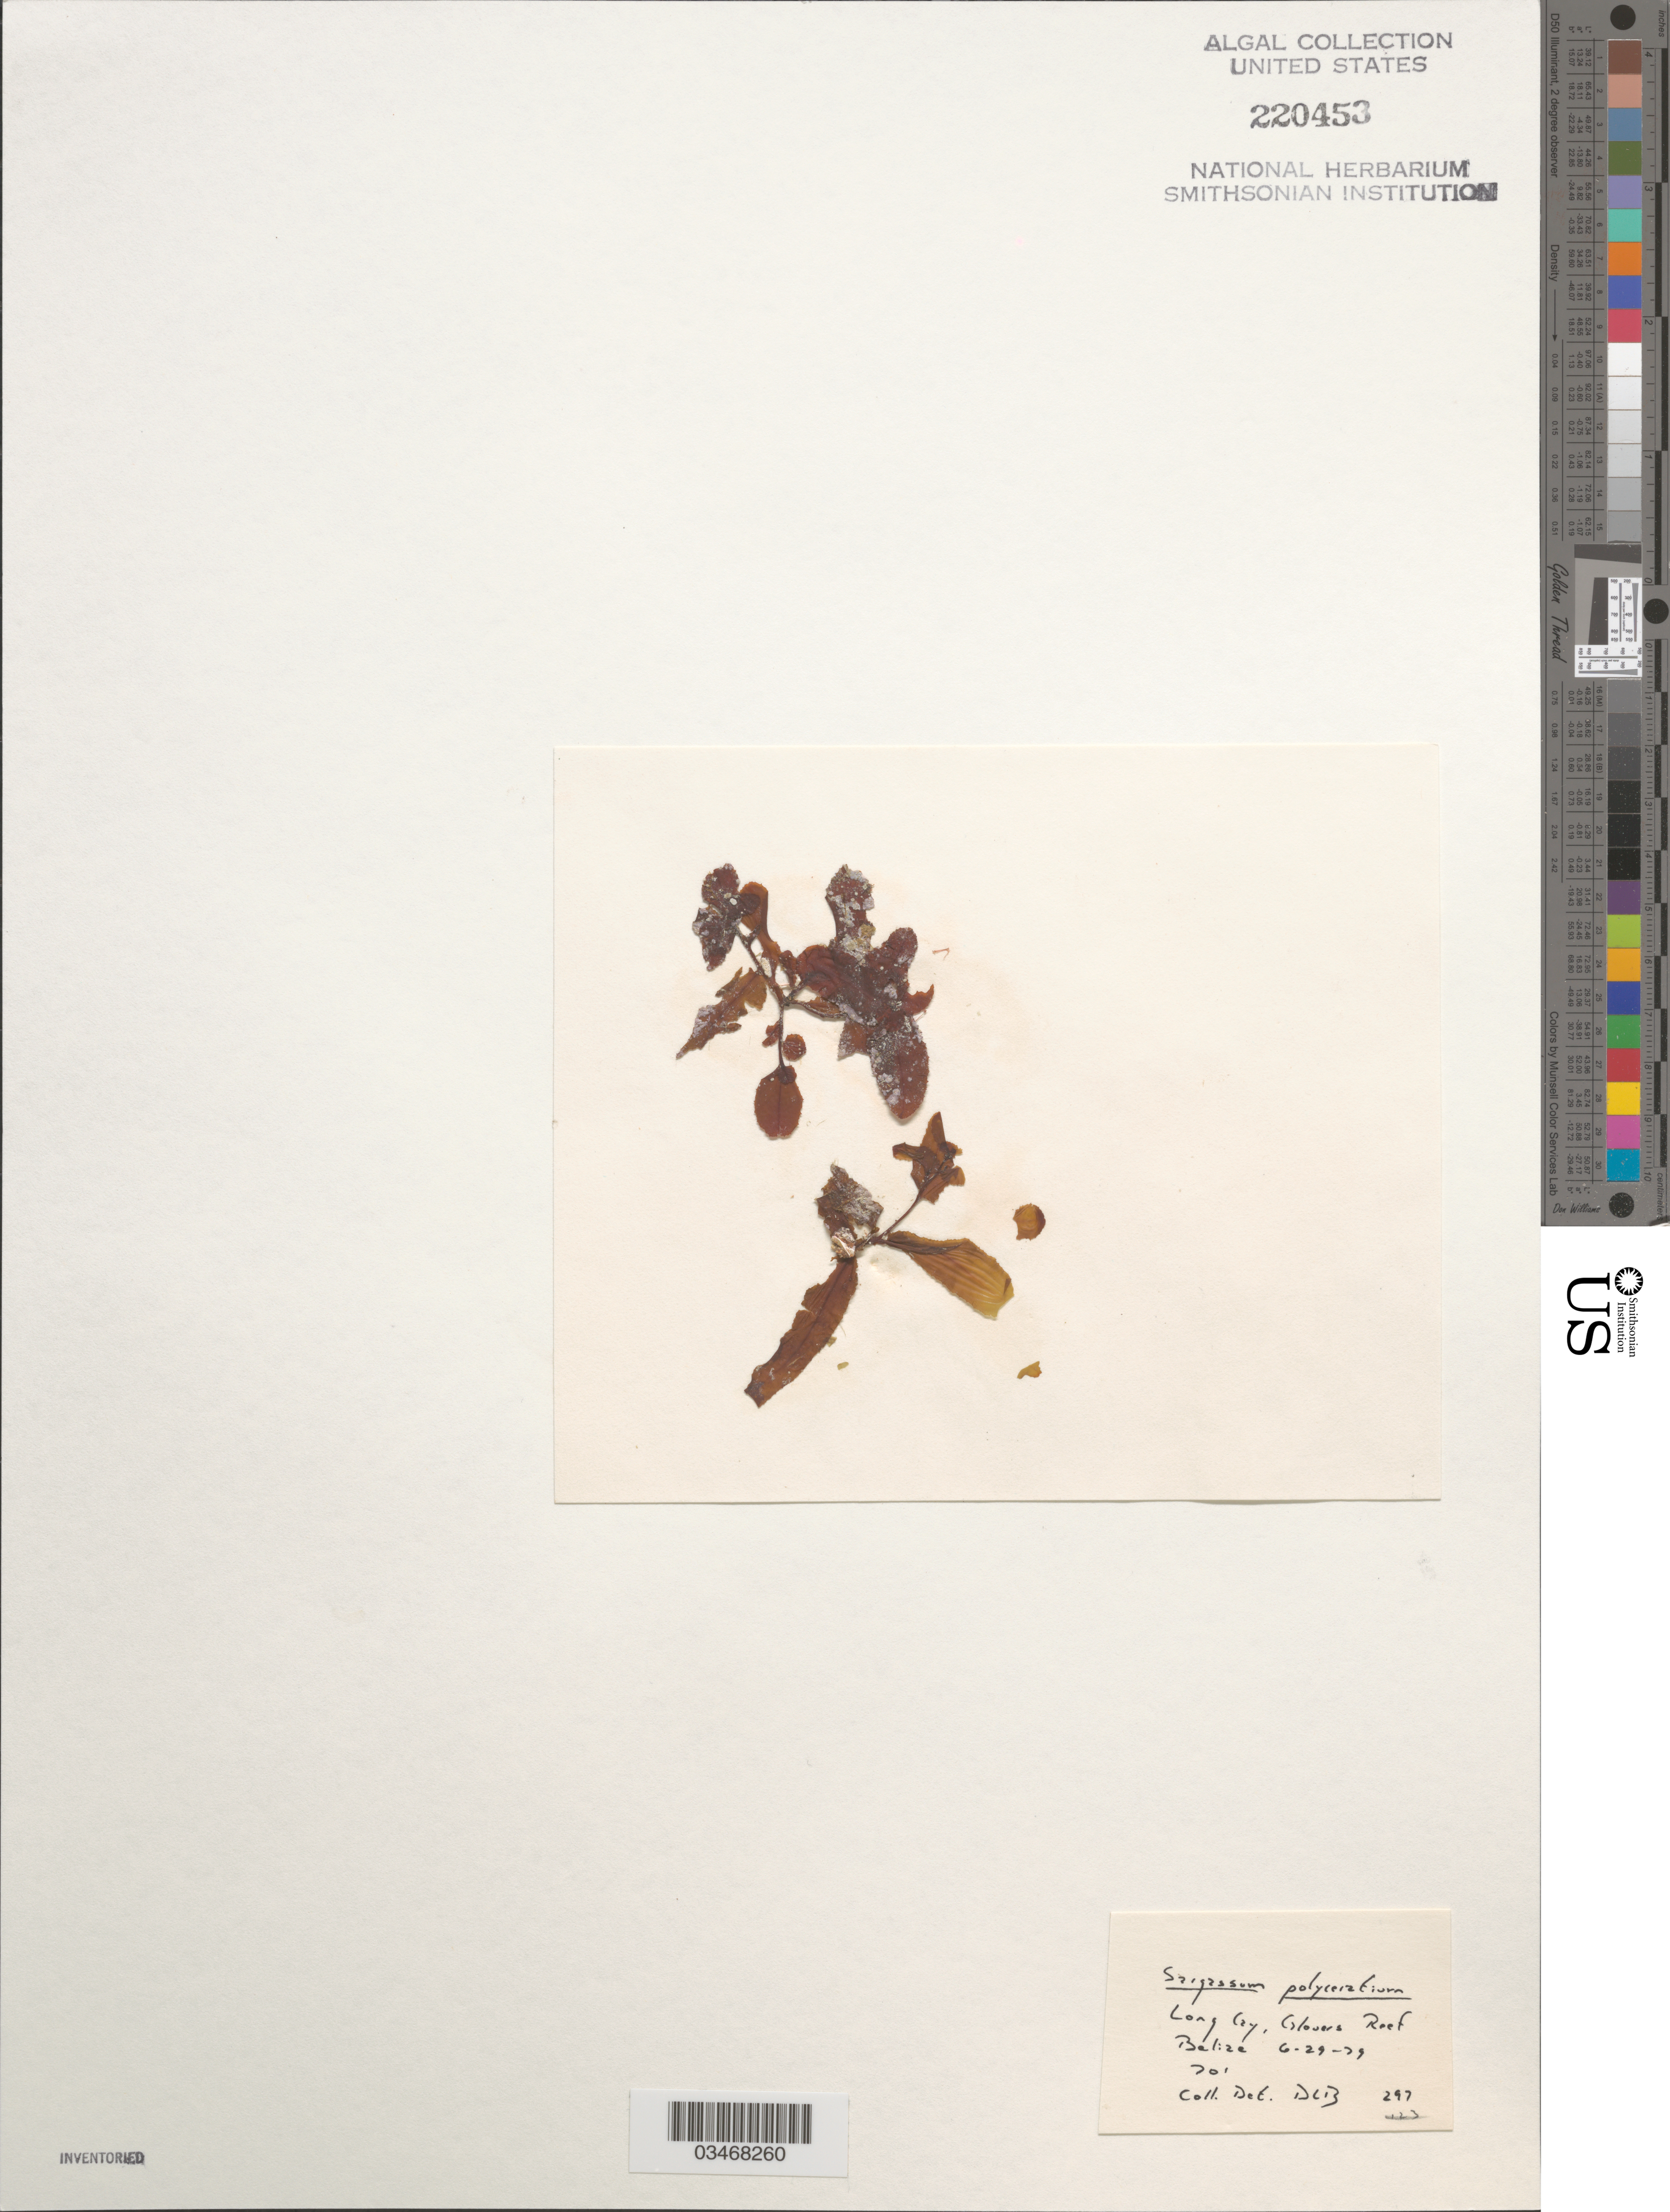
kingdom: Chromista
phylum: Ochrophyta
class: Phaeophyceae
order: Fucales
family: Sargassaceae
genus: Sargassum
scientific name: Sargassum polyceratium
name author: Mont.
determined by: Ballantine, D. L.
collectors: D.L. Ballantine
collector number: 297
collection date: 1979-06-29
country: Belize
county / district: Glovers Reef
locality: Long Cay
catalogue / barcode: US 220453